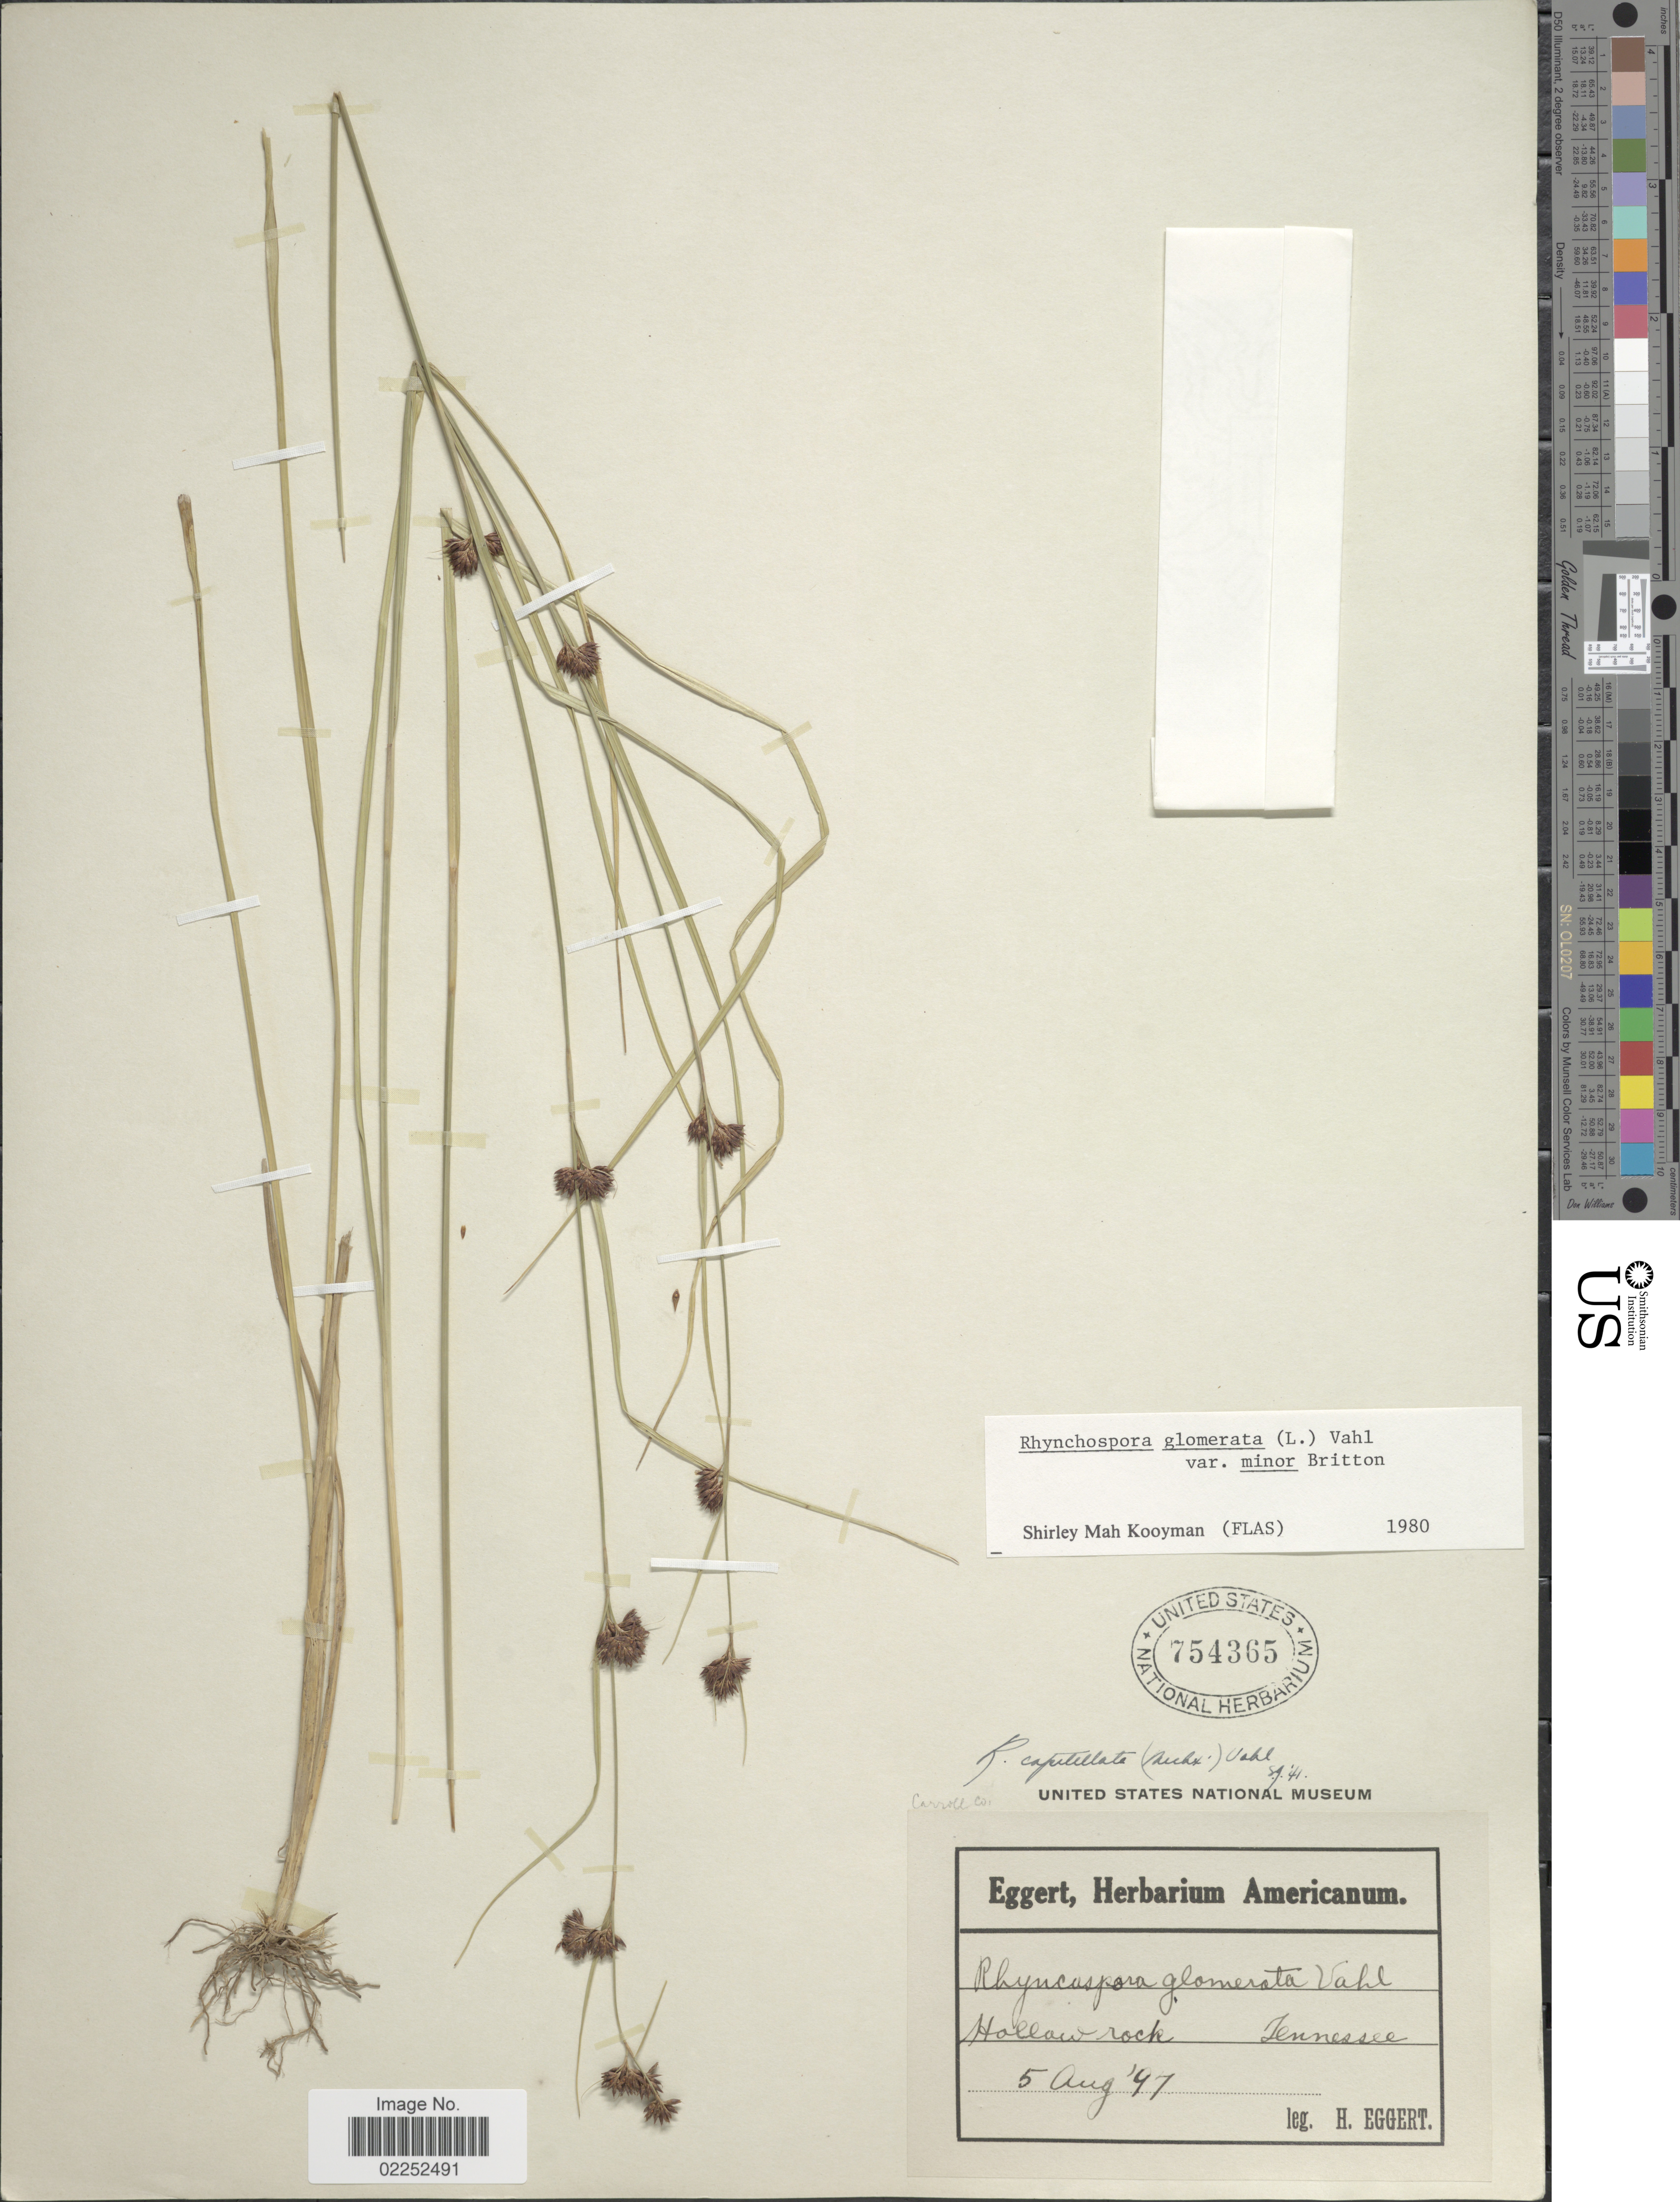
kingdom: Plantae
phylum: Tracheophyta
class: Liliopsida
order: Poales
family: Cyperaceae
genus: Rhynchospora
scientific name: Rhynchospora capitellata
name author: (Michx.) Vahl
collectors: H. Eggert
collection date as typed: Transcribed d/m/y: 5/8/97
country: United States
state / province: Tennessee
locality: Hollow rock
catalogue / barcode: US 754365